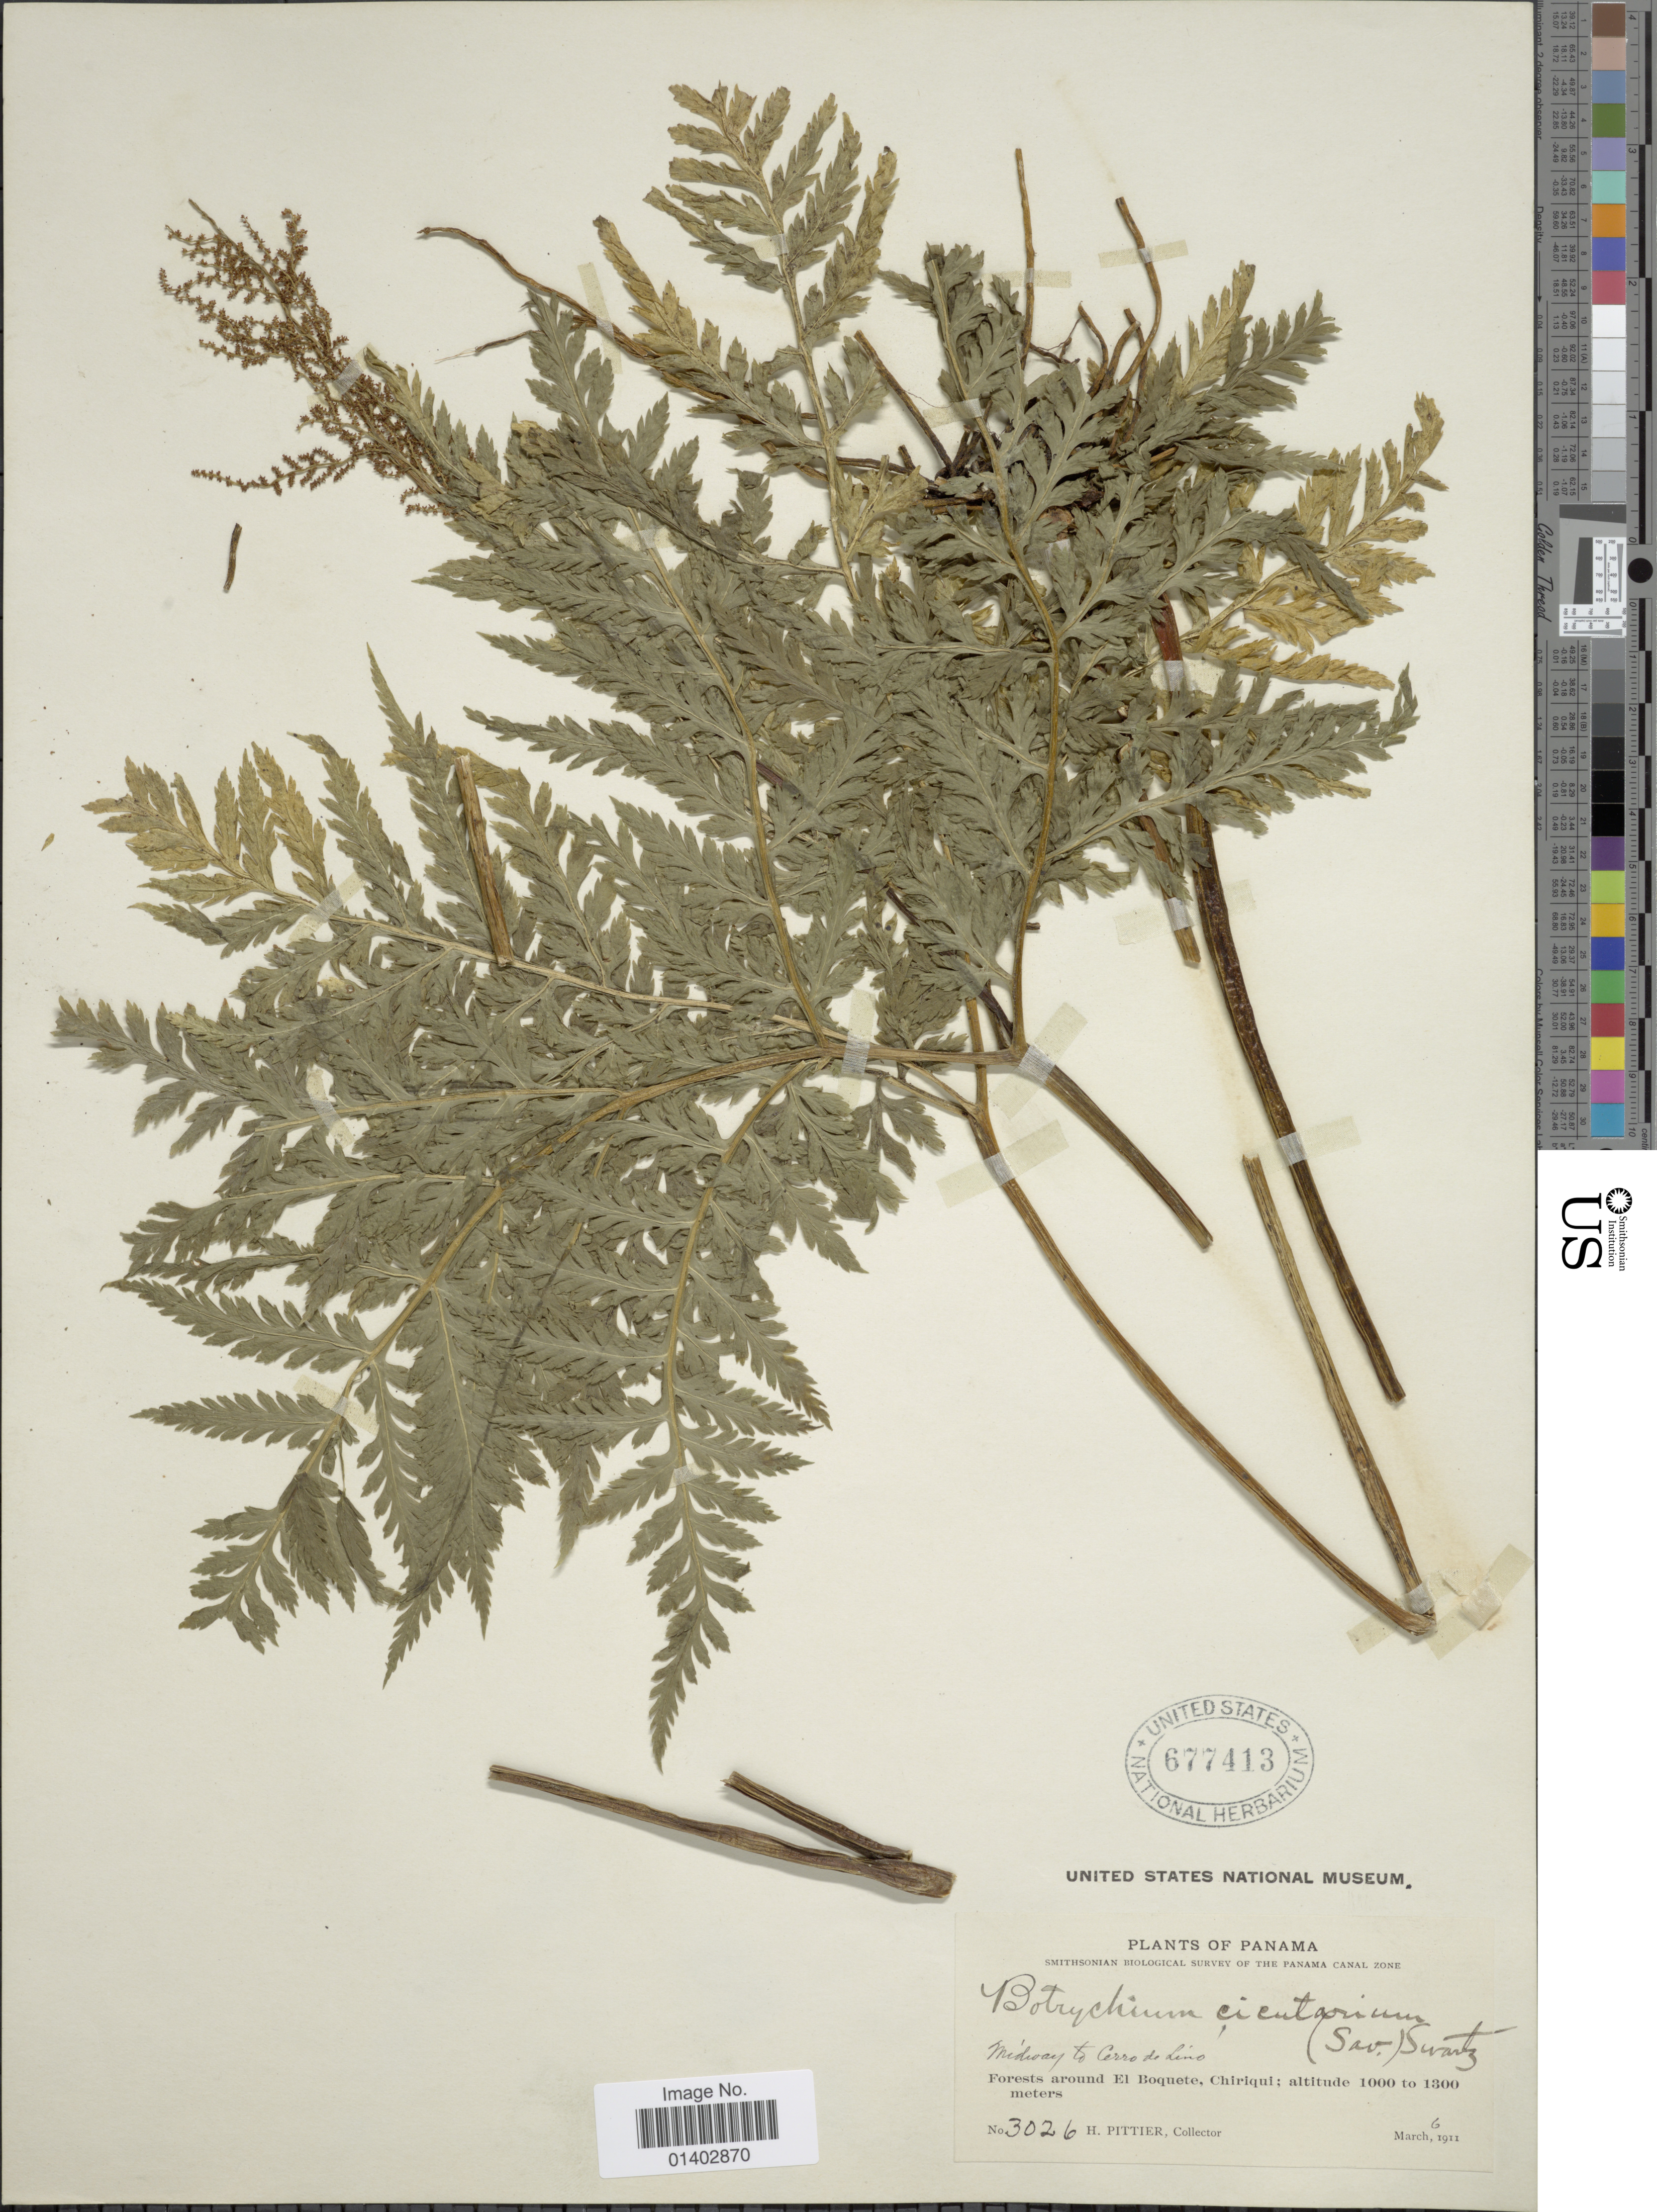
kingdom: Plantae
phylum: Tracheophyta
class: Polypodiopsida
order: Ophioglossales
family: Ophioglossaceae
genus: Botrychium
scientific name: Botrychium virginianum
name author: (L.) Sw.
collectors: H. F. Pittier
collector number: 3026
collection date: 1911-03-06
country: Panama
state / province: Chiriqui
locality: Forest around El Boquete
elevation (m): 1000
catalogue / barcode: US 677413